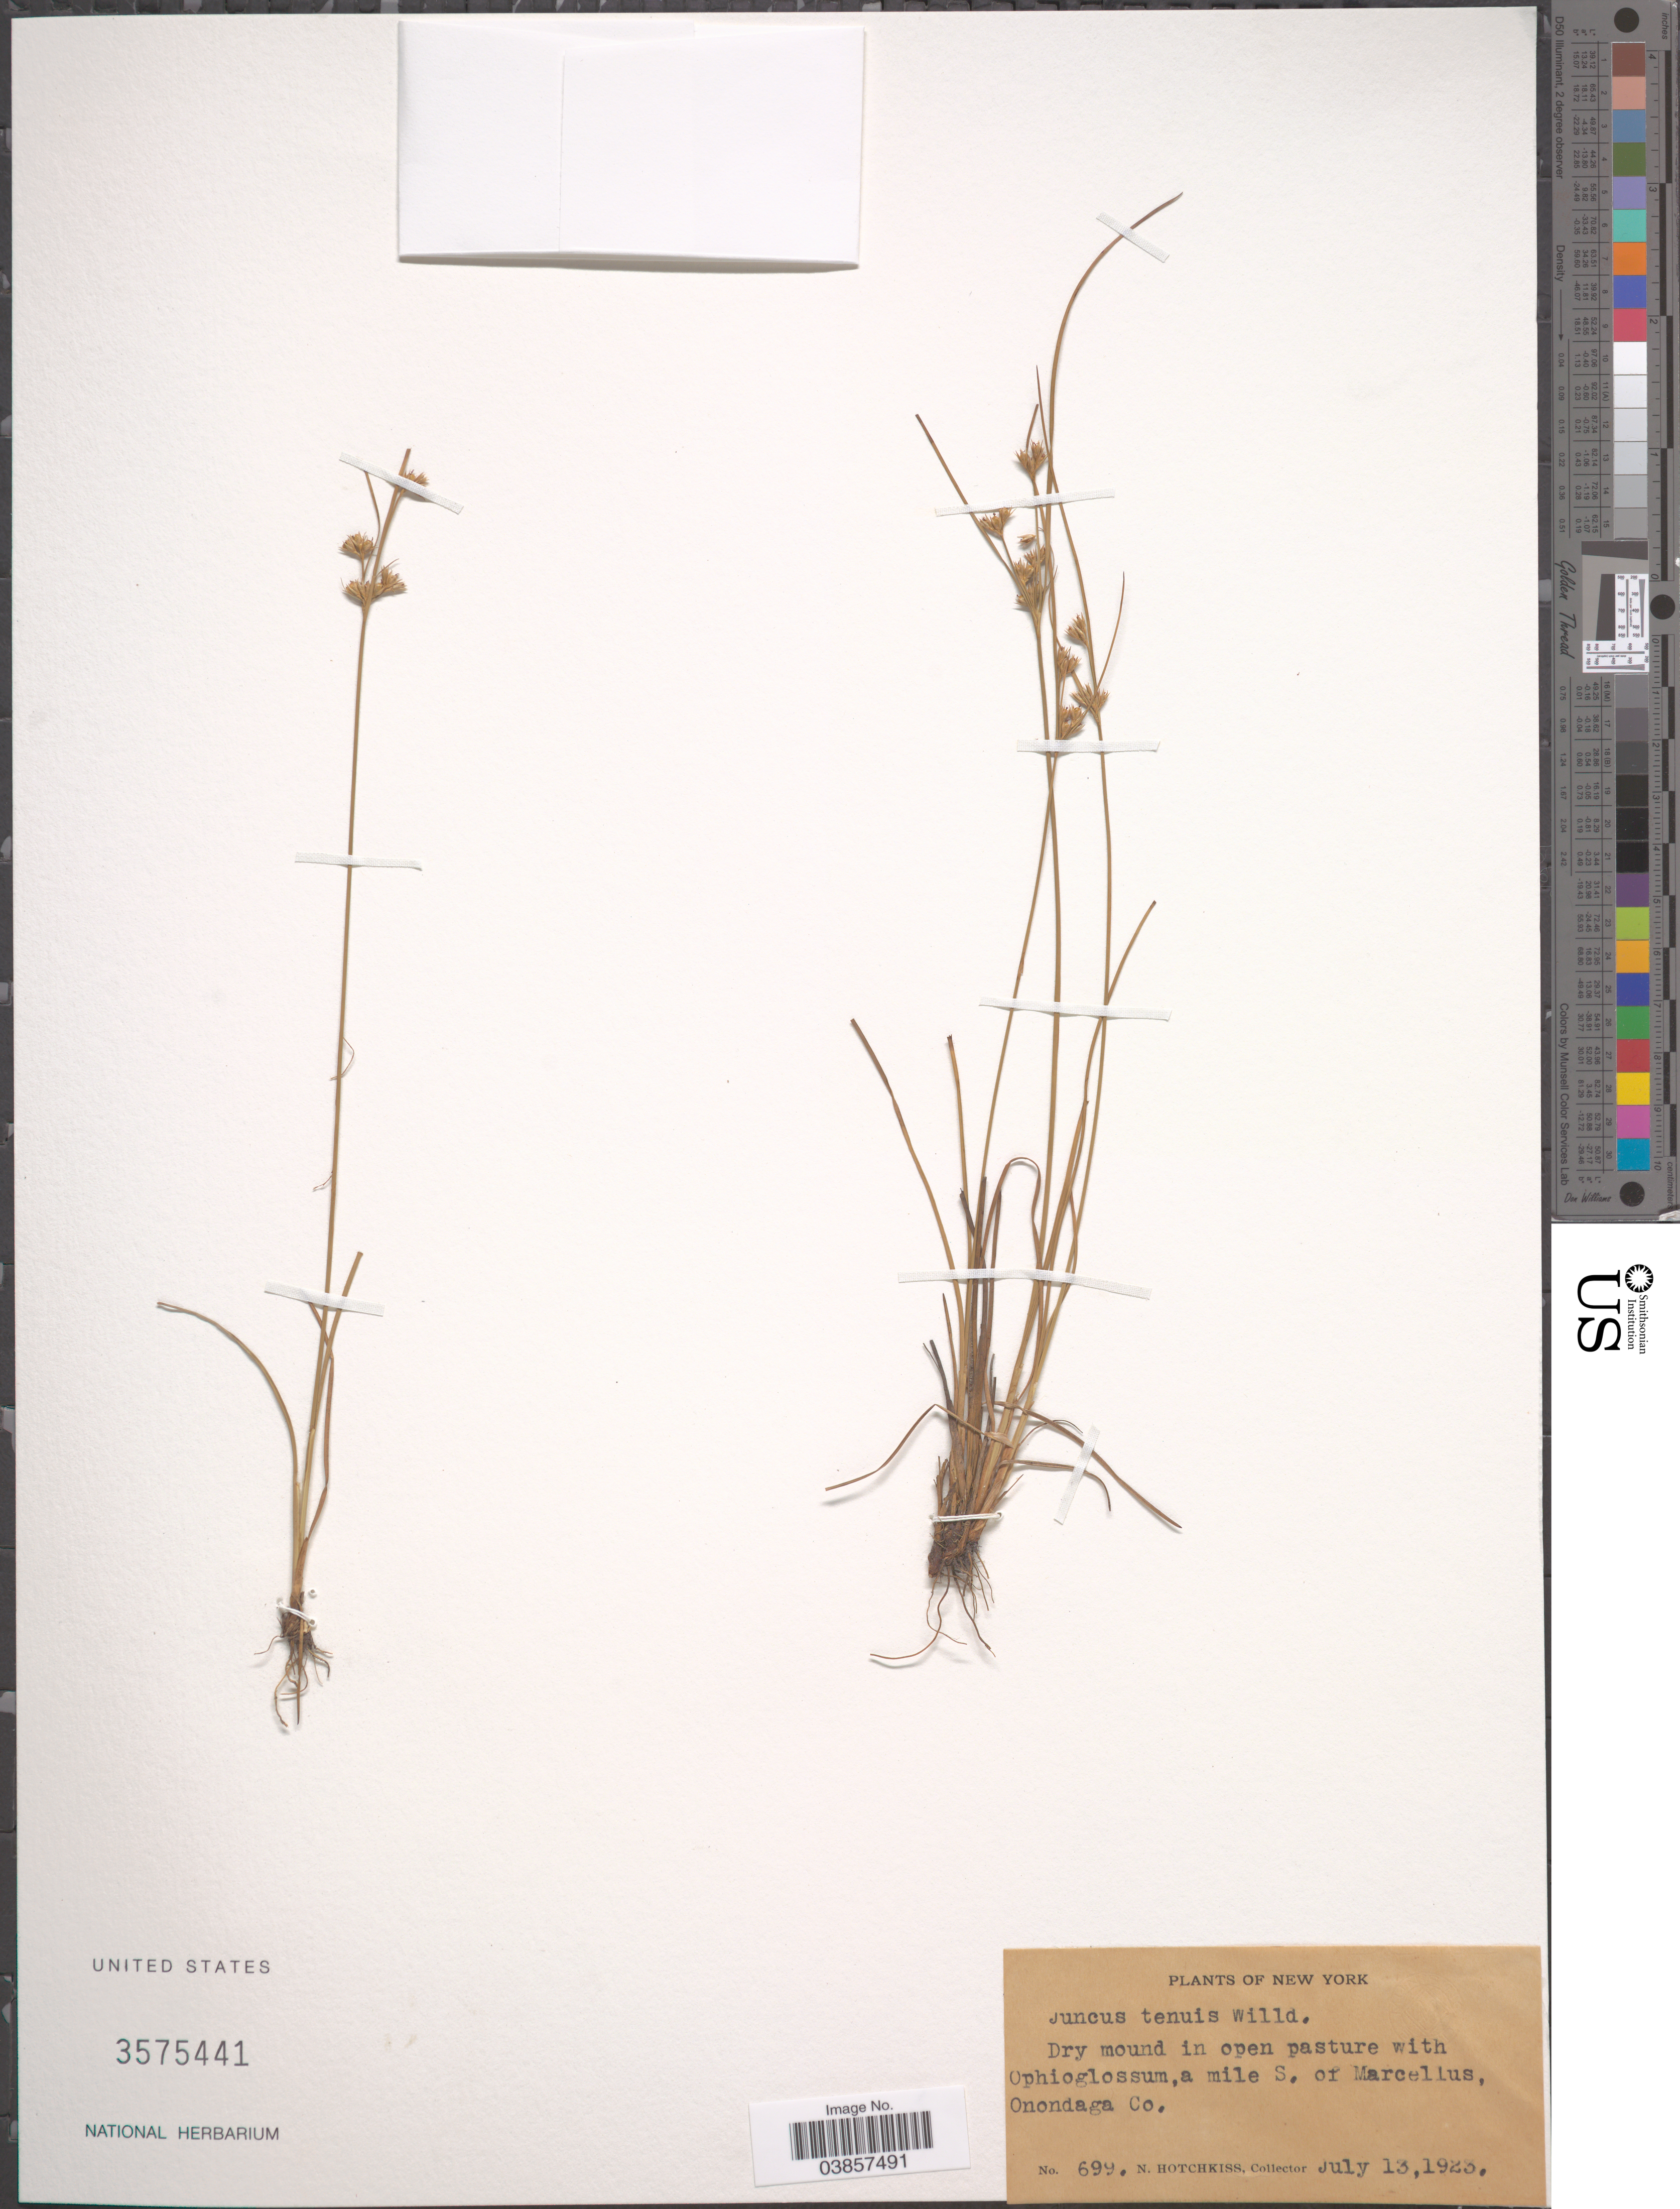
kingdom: Plantae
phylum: Tracheophyta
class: Liliopsida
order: Poales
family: Juncaceae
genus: Juncus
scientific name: Juncus tenuis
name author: Willd.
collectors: N. Hotchkiss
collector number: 699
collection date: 1923-07-13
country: United States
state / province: New York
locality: A mile S. of Marcellus, Onondaga Co.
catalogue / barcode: US 3575441